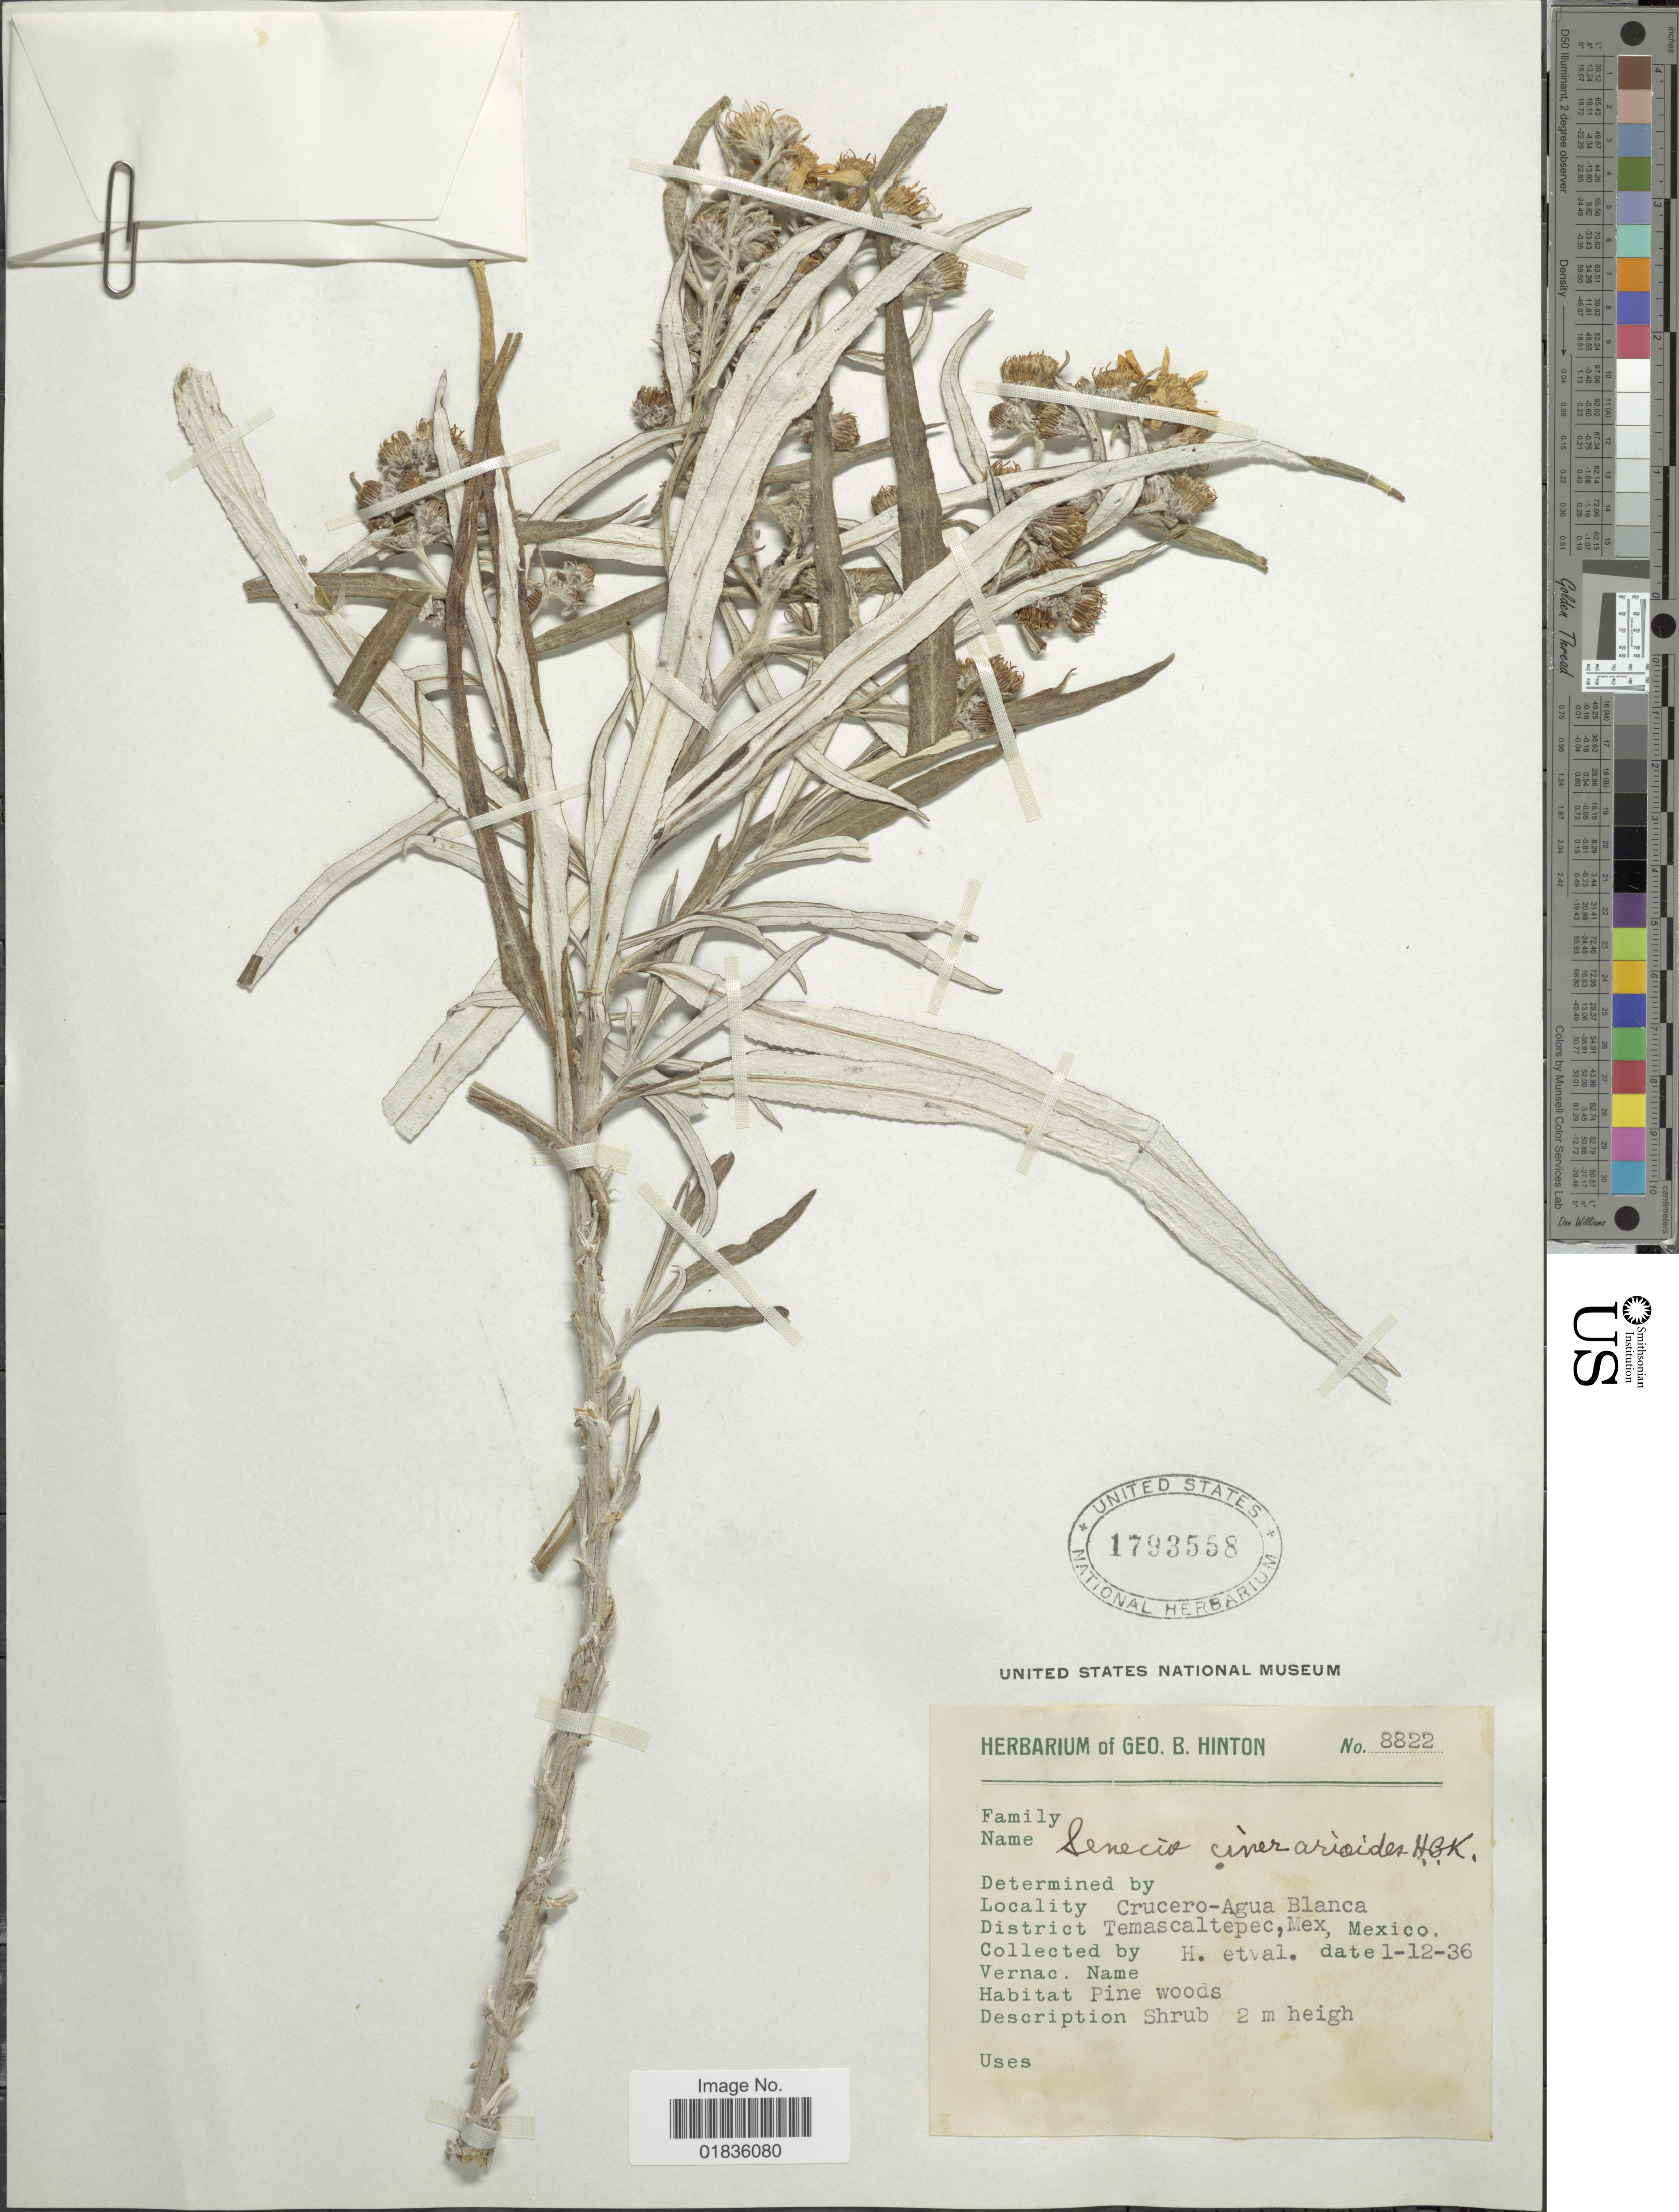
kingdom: Plantae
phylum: Tracheophyta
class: Magnoliopsida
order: Asterales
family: Asteraceae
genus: Senecio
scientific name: Senecio cinerarioides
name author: Kunth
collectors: G. B. Hinton & et al.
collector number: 8822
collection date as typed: Transcribed d/m/y: 12/1/36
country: Mexico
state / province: México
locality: Crucero-Agua Blanca, District Temascaltepec.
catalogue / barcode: US 1793558